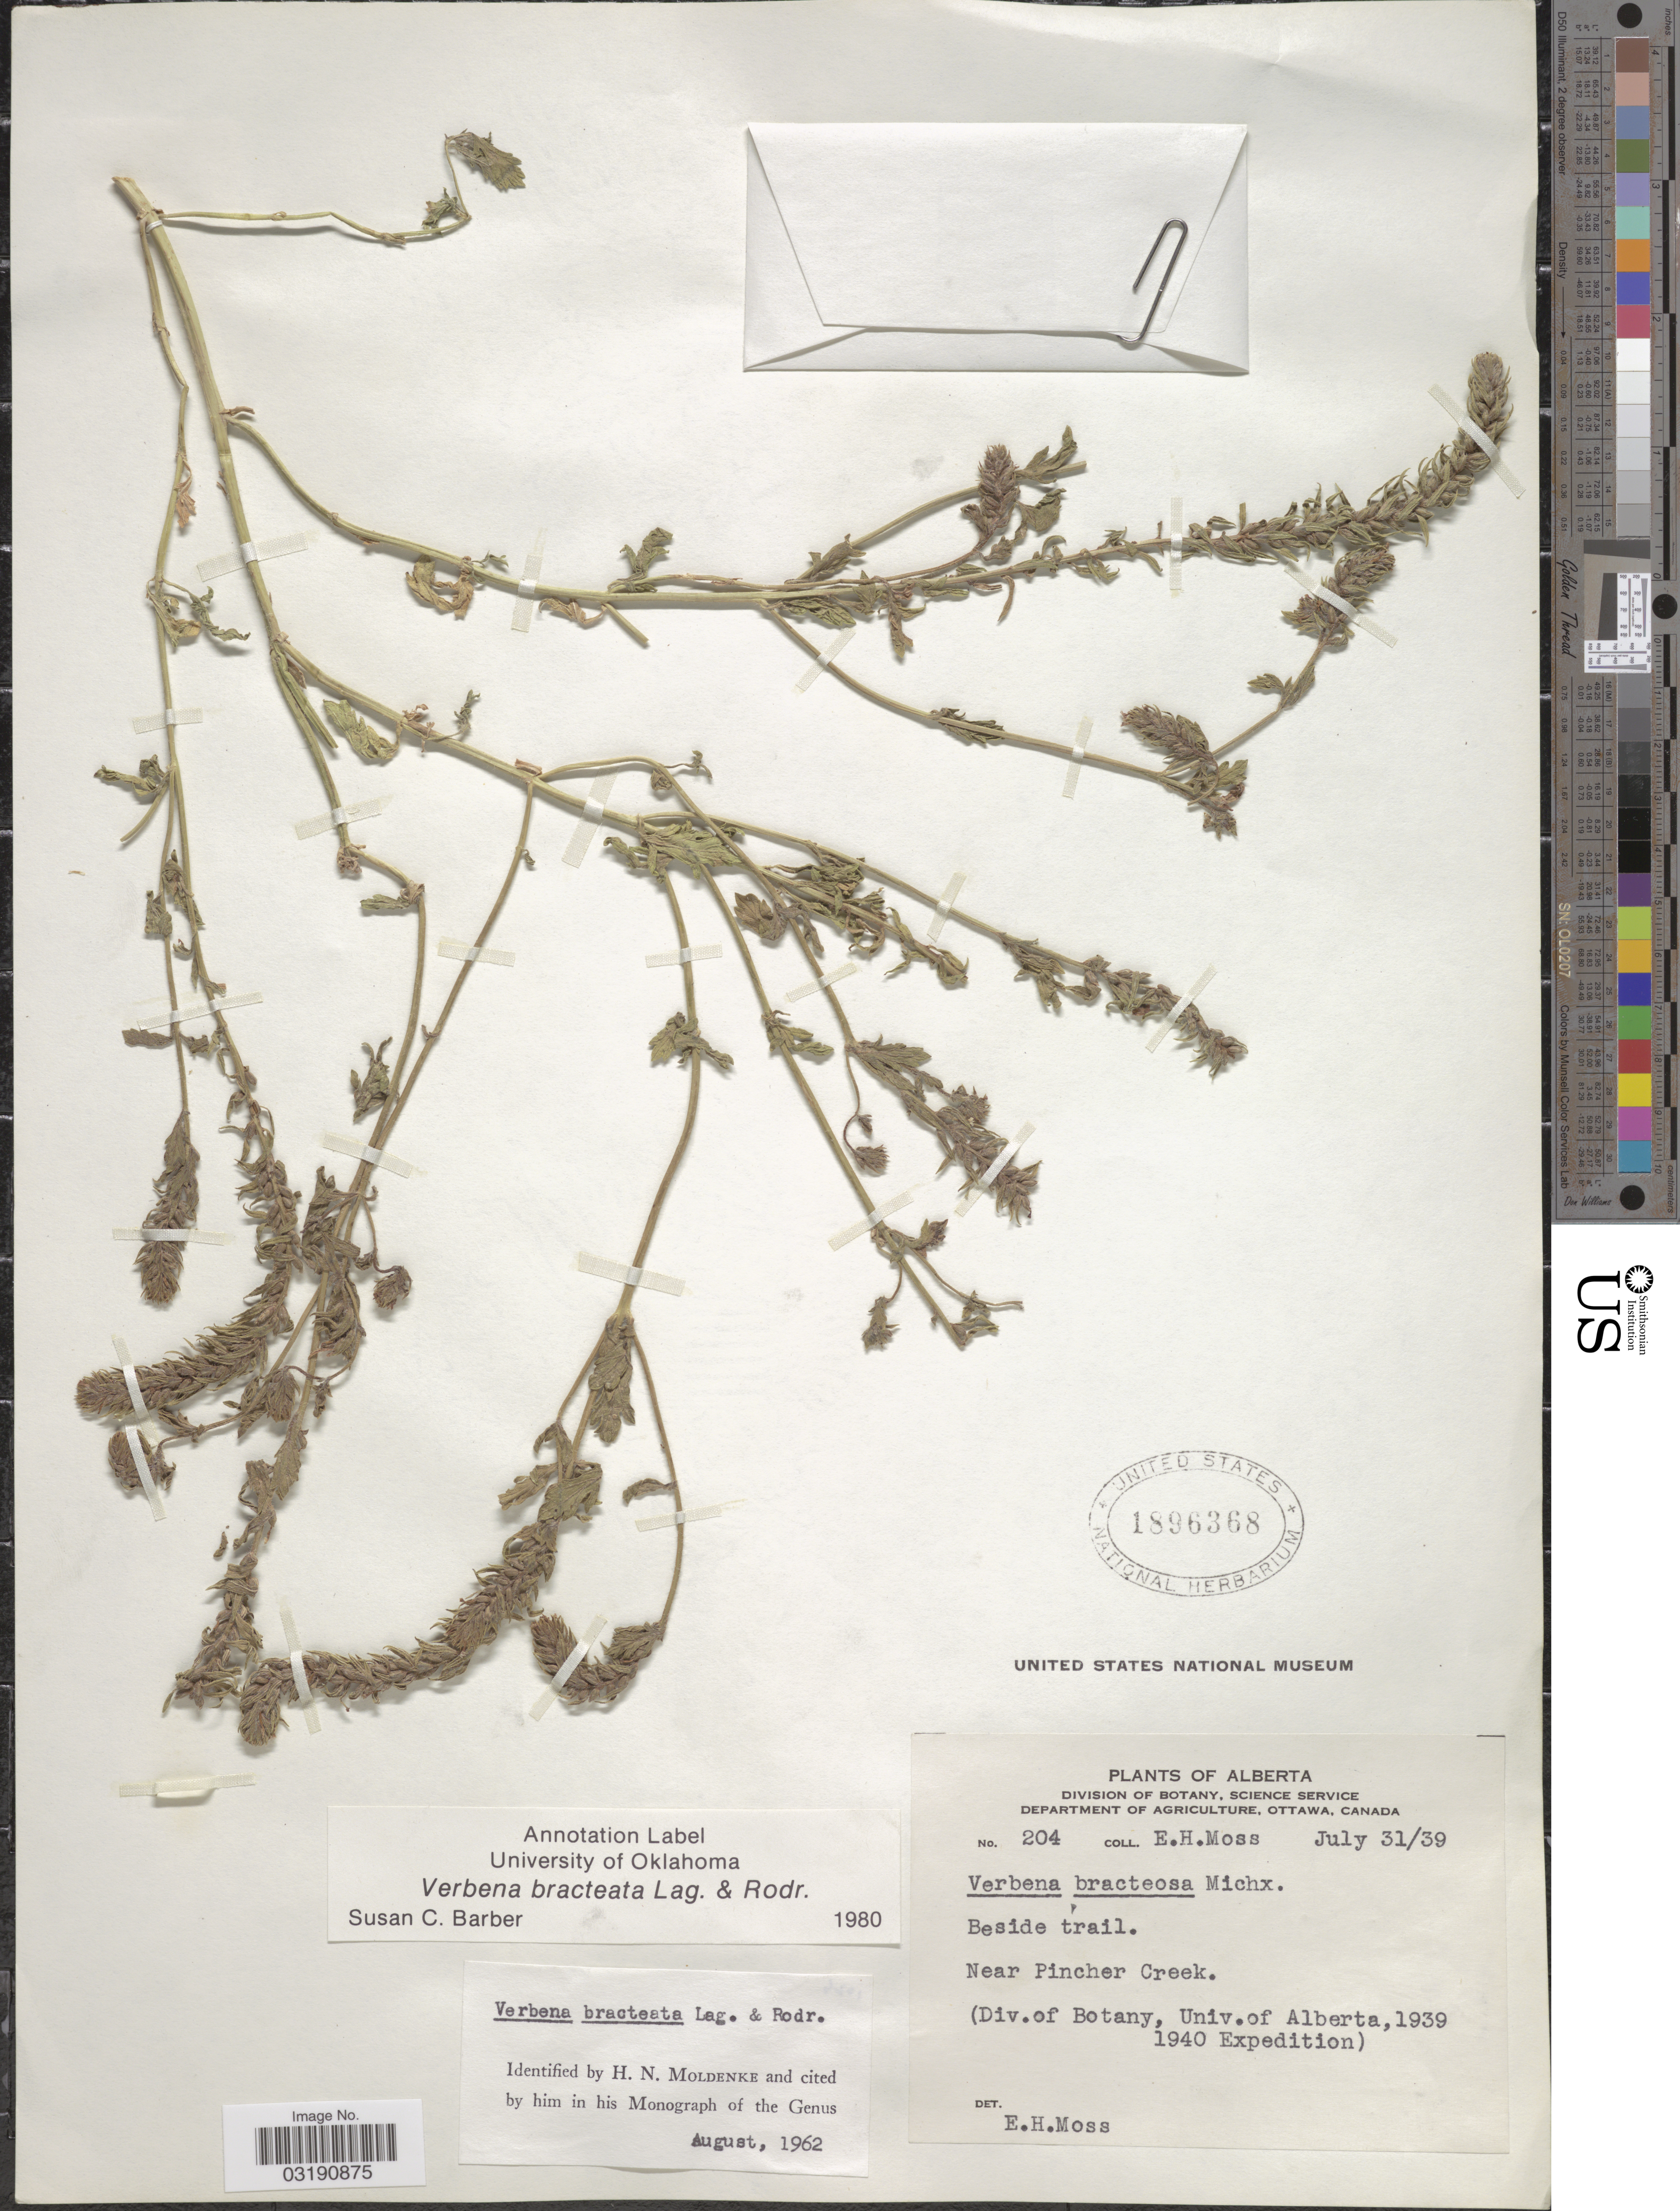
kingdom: Plantae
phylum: Tracheophyta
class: Magnoliopsida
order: Lamiales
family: Verbenaceae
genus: Verbena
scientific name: Verbena bracteata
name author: Cav. ex Lag. & Rodr.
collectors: E. Moss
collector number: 204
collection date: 1939-07-31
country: Canada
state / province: Alberta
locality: Near Pincher Creek.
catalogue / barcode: US 1896368